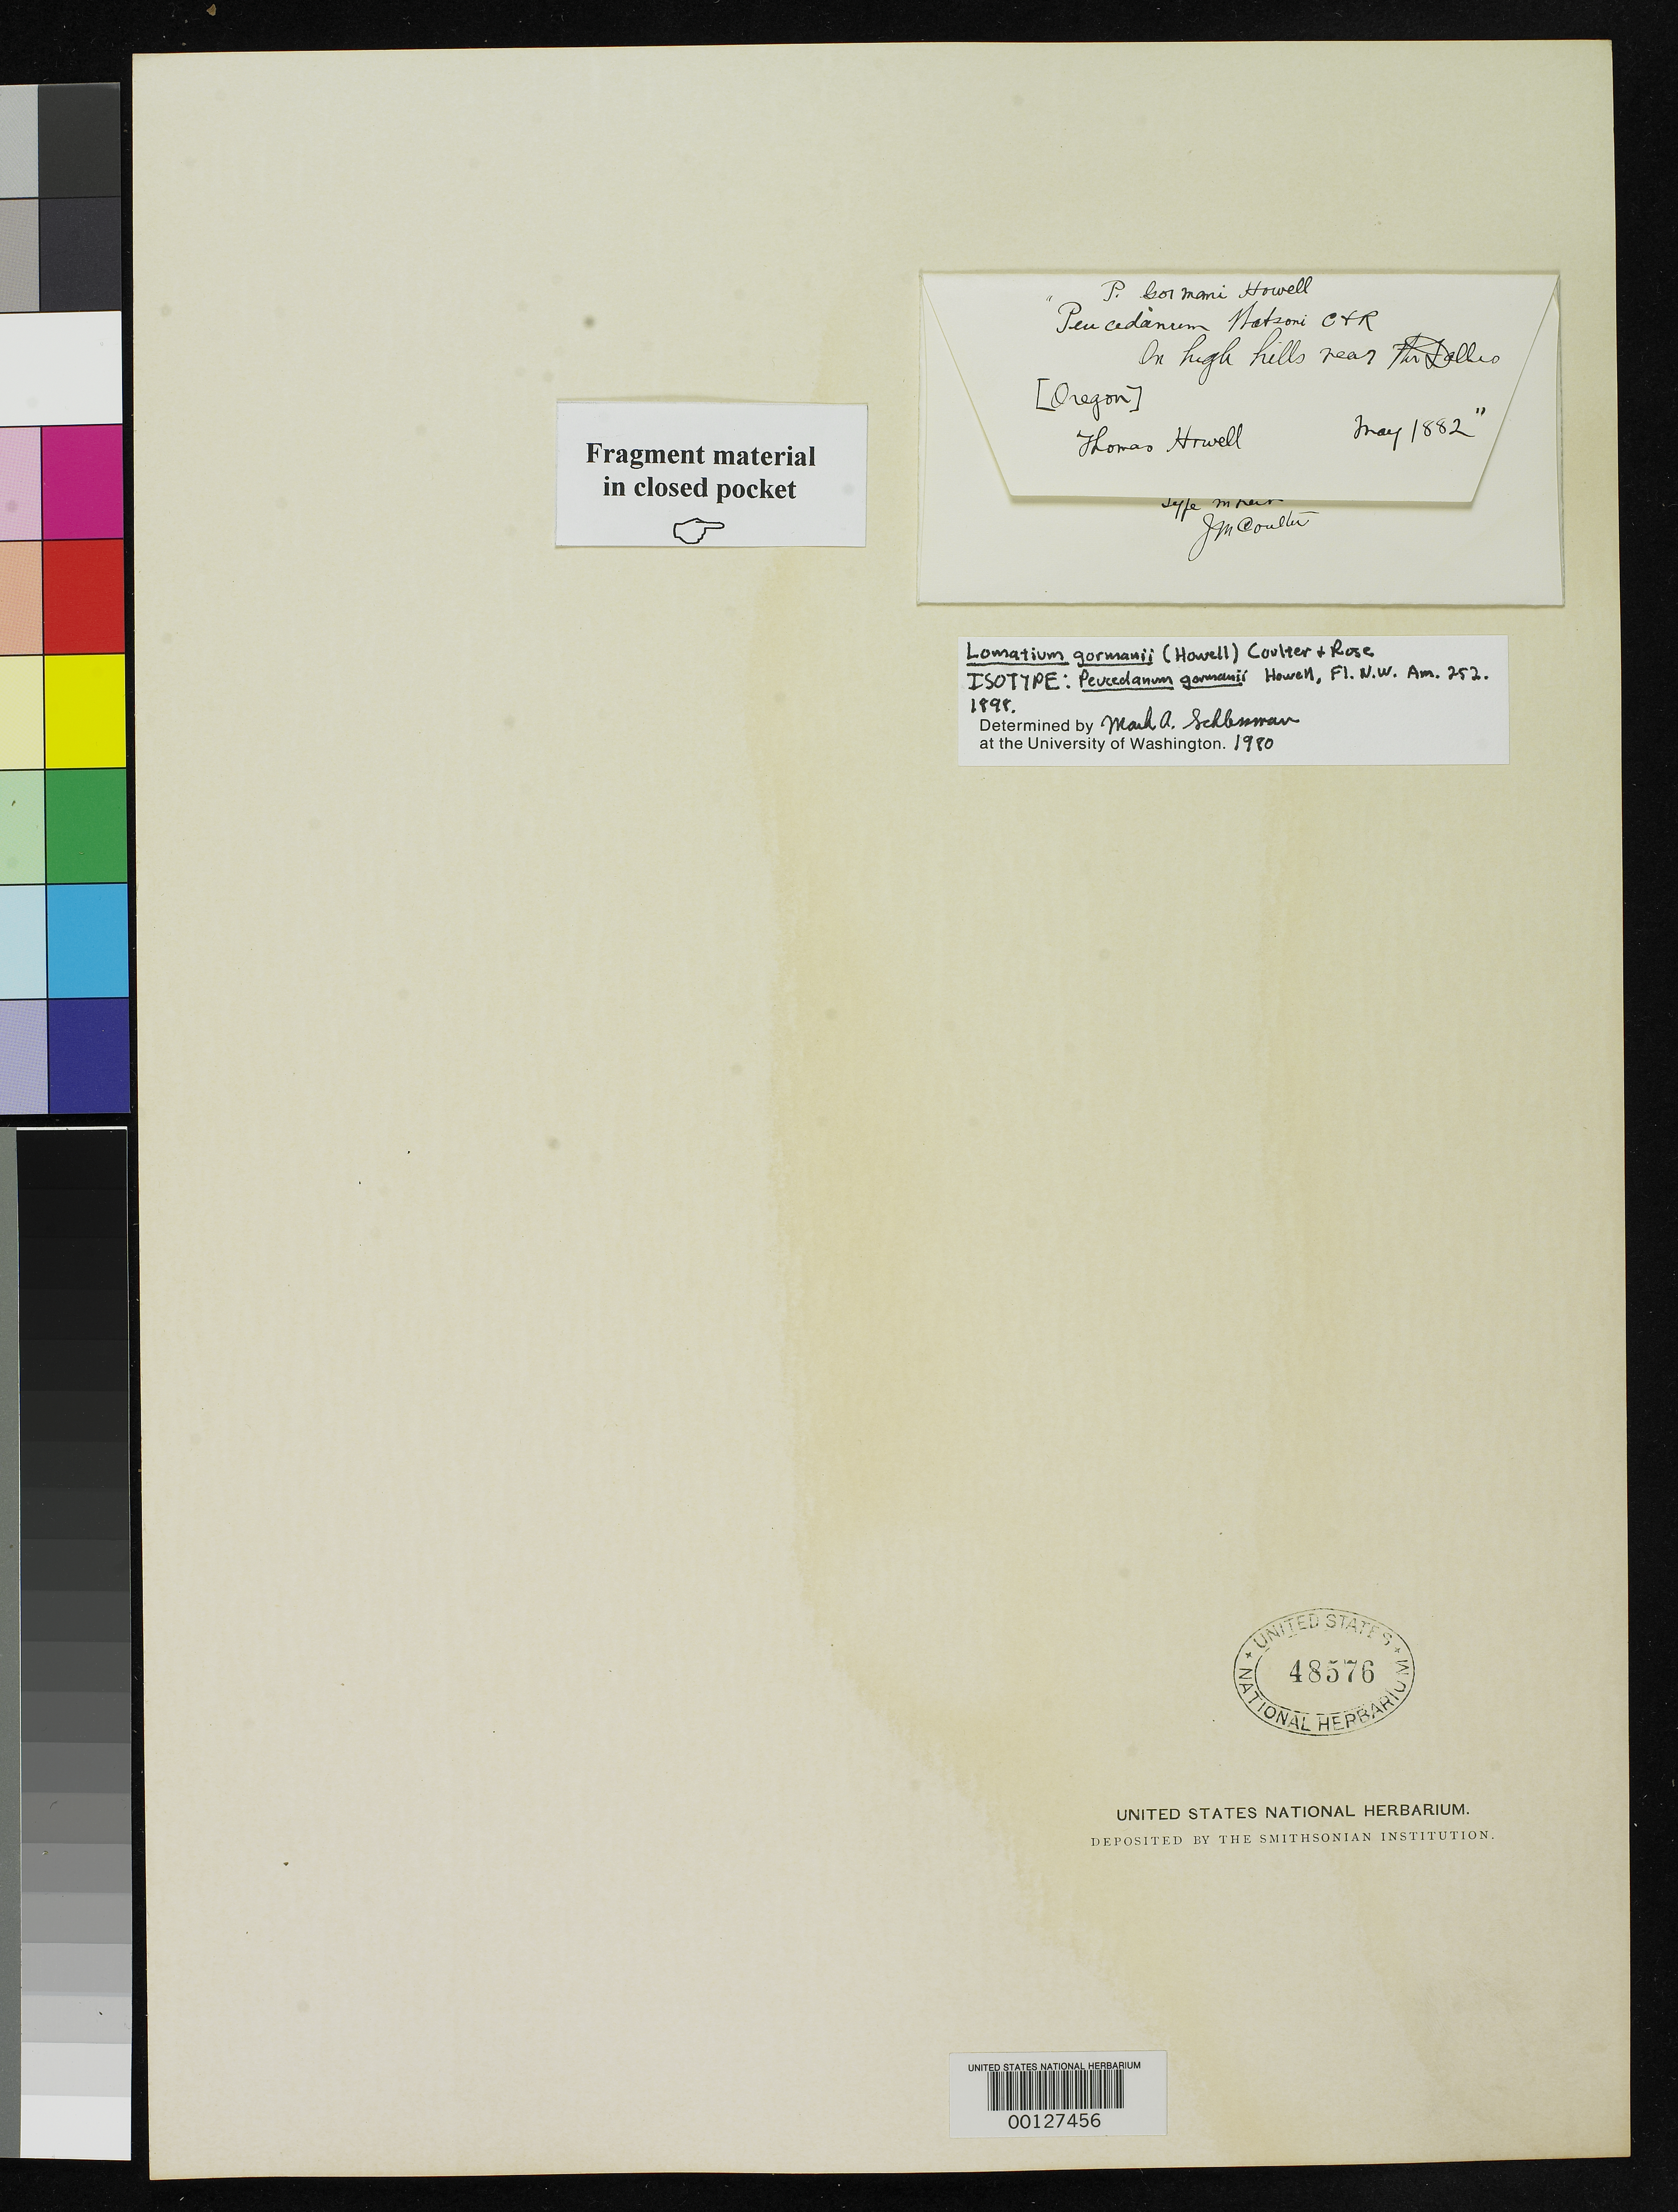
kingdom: Plantae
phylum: Tracheophyta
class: Magnoliopsida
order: Apiales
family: Apiaceae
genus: Peucedanum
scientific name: Peucedanum gormani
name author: Howell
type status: Type Fragment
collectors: T. J. Howell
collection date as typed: May 1882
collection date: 1882-05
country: United States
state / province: Oregon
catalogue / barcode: US 48576